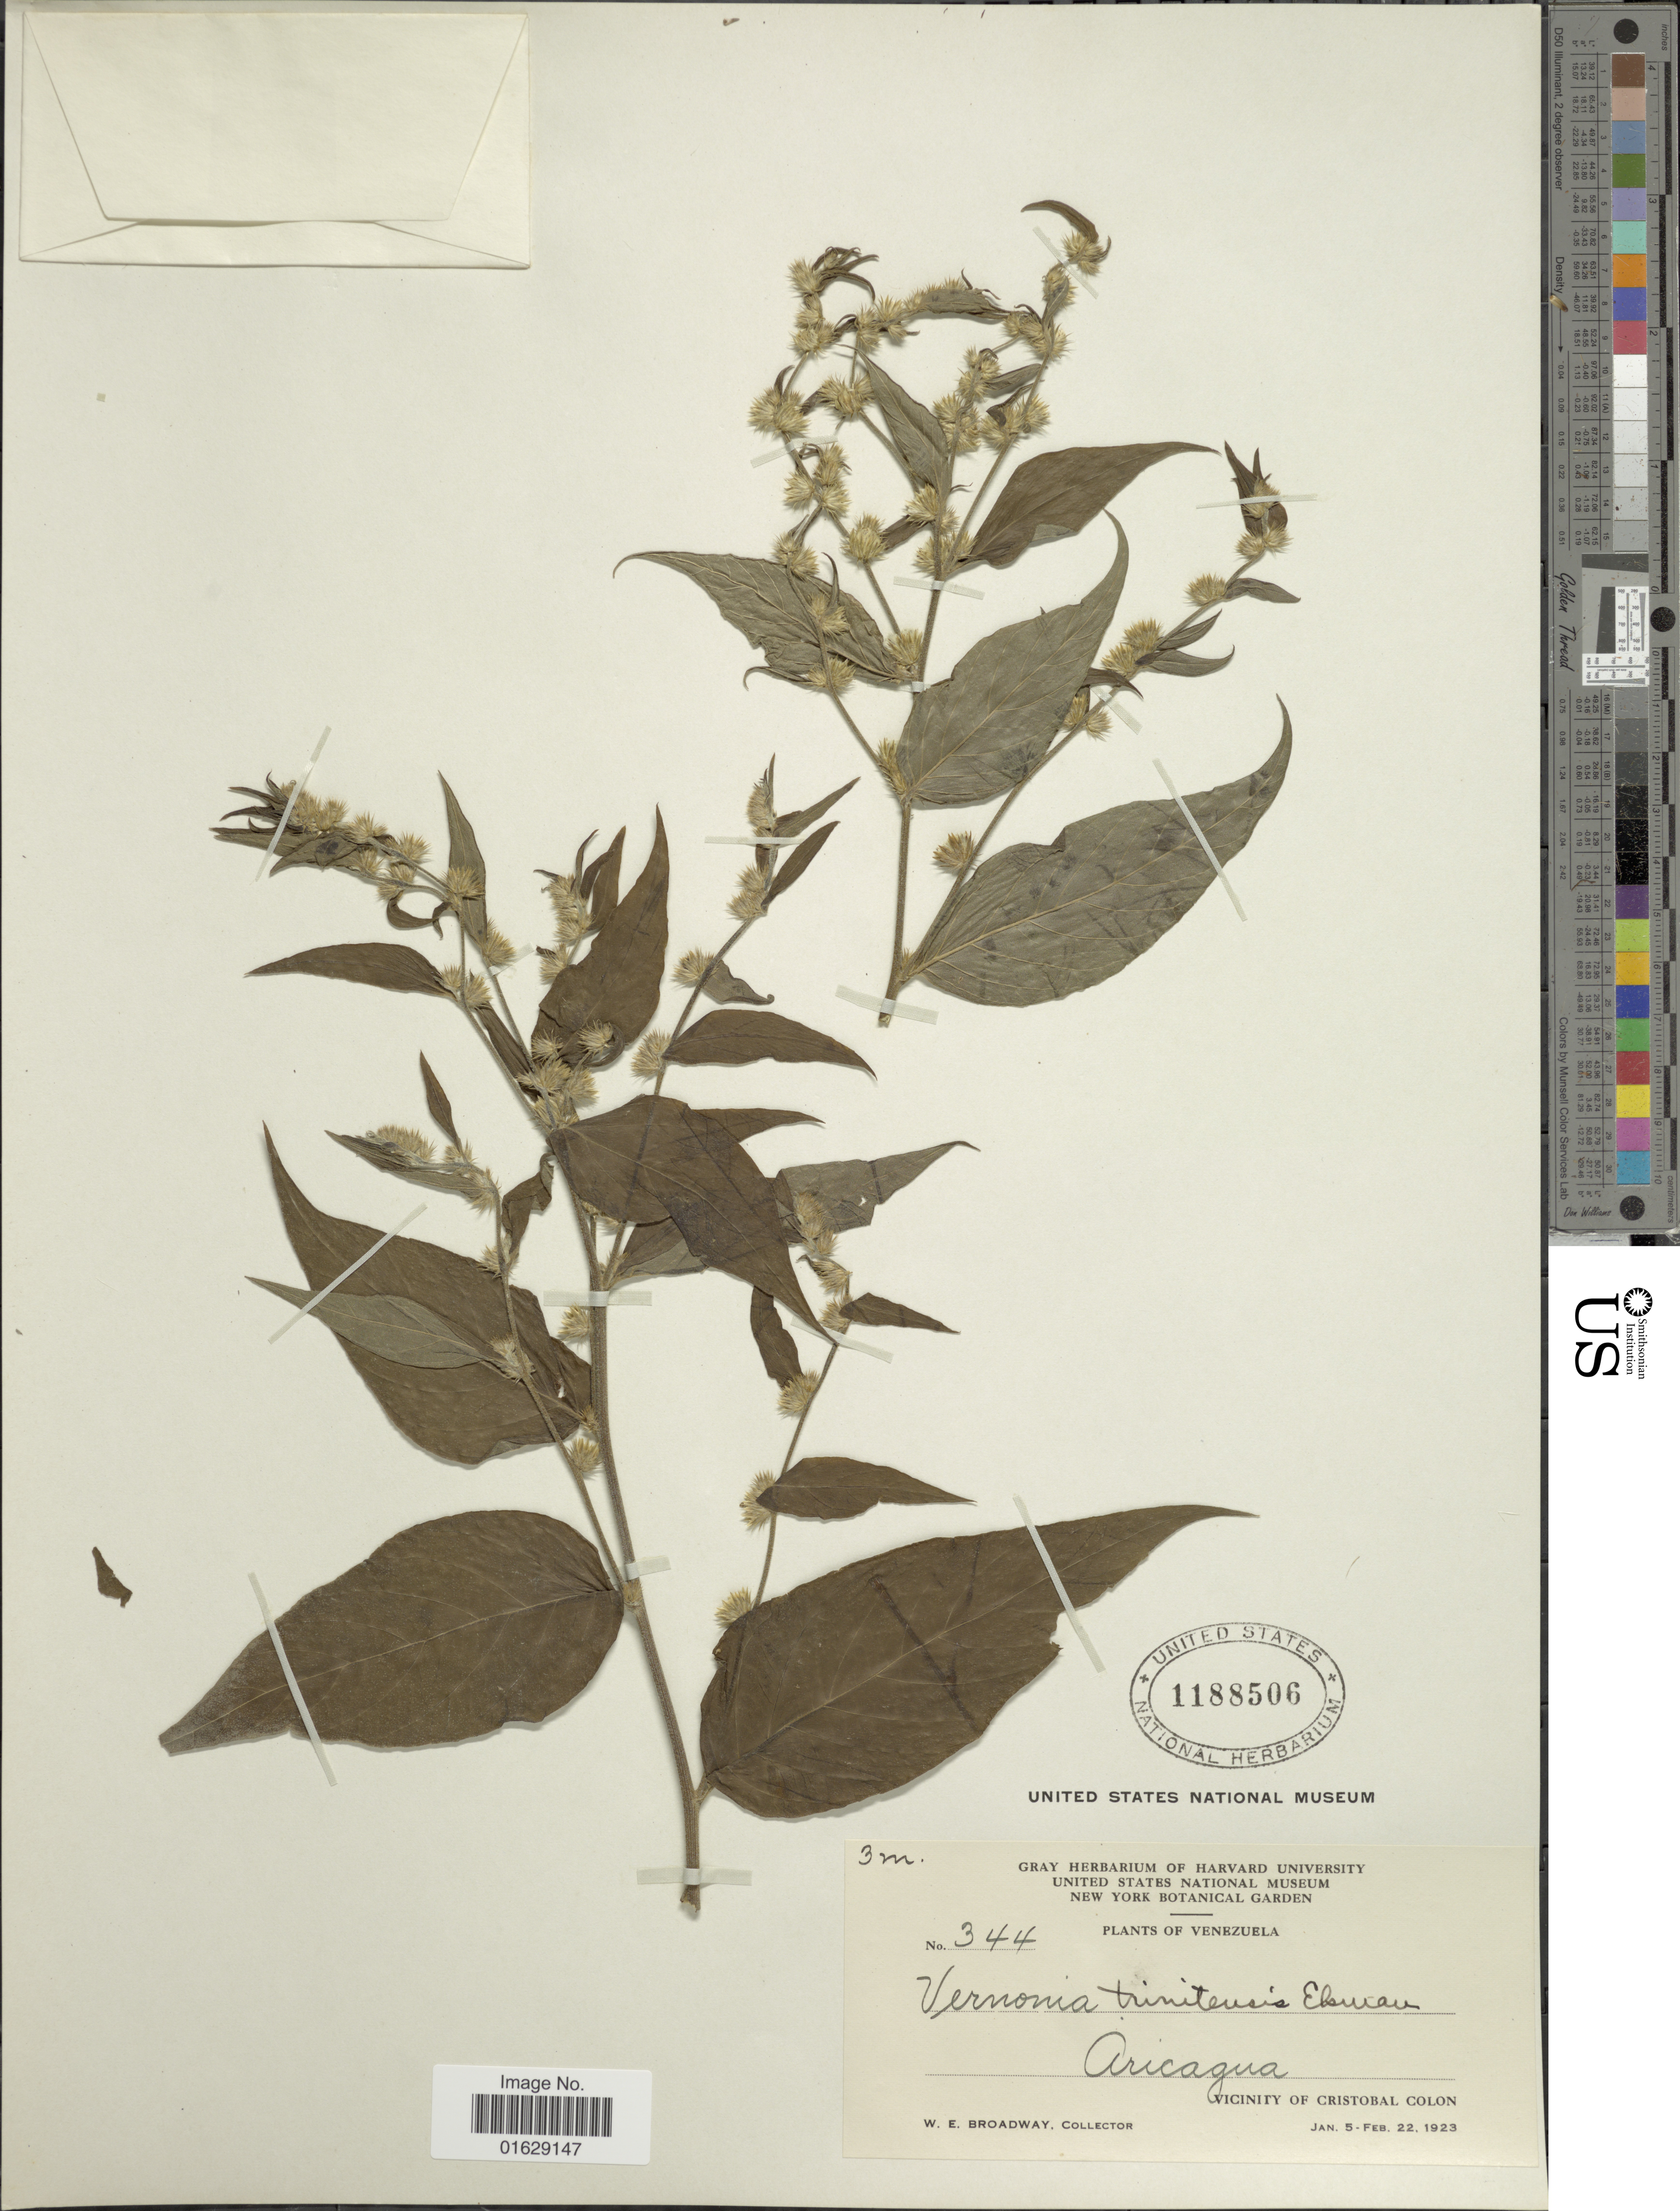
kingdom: Plantae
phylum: Tracheophyta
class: Magnoliopsida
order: Asterales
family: Asteraceae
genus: Lepidaploa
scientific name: Lepidaploa trinitatis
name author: (Ekman) H. Rob.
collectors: W. E. Broadway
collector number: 344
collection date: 1923-01-05/1923-02-22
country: Venezuela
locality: Aricagua, vicinity of Cristobal Colon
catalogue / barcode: US 1188506